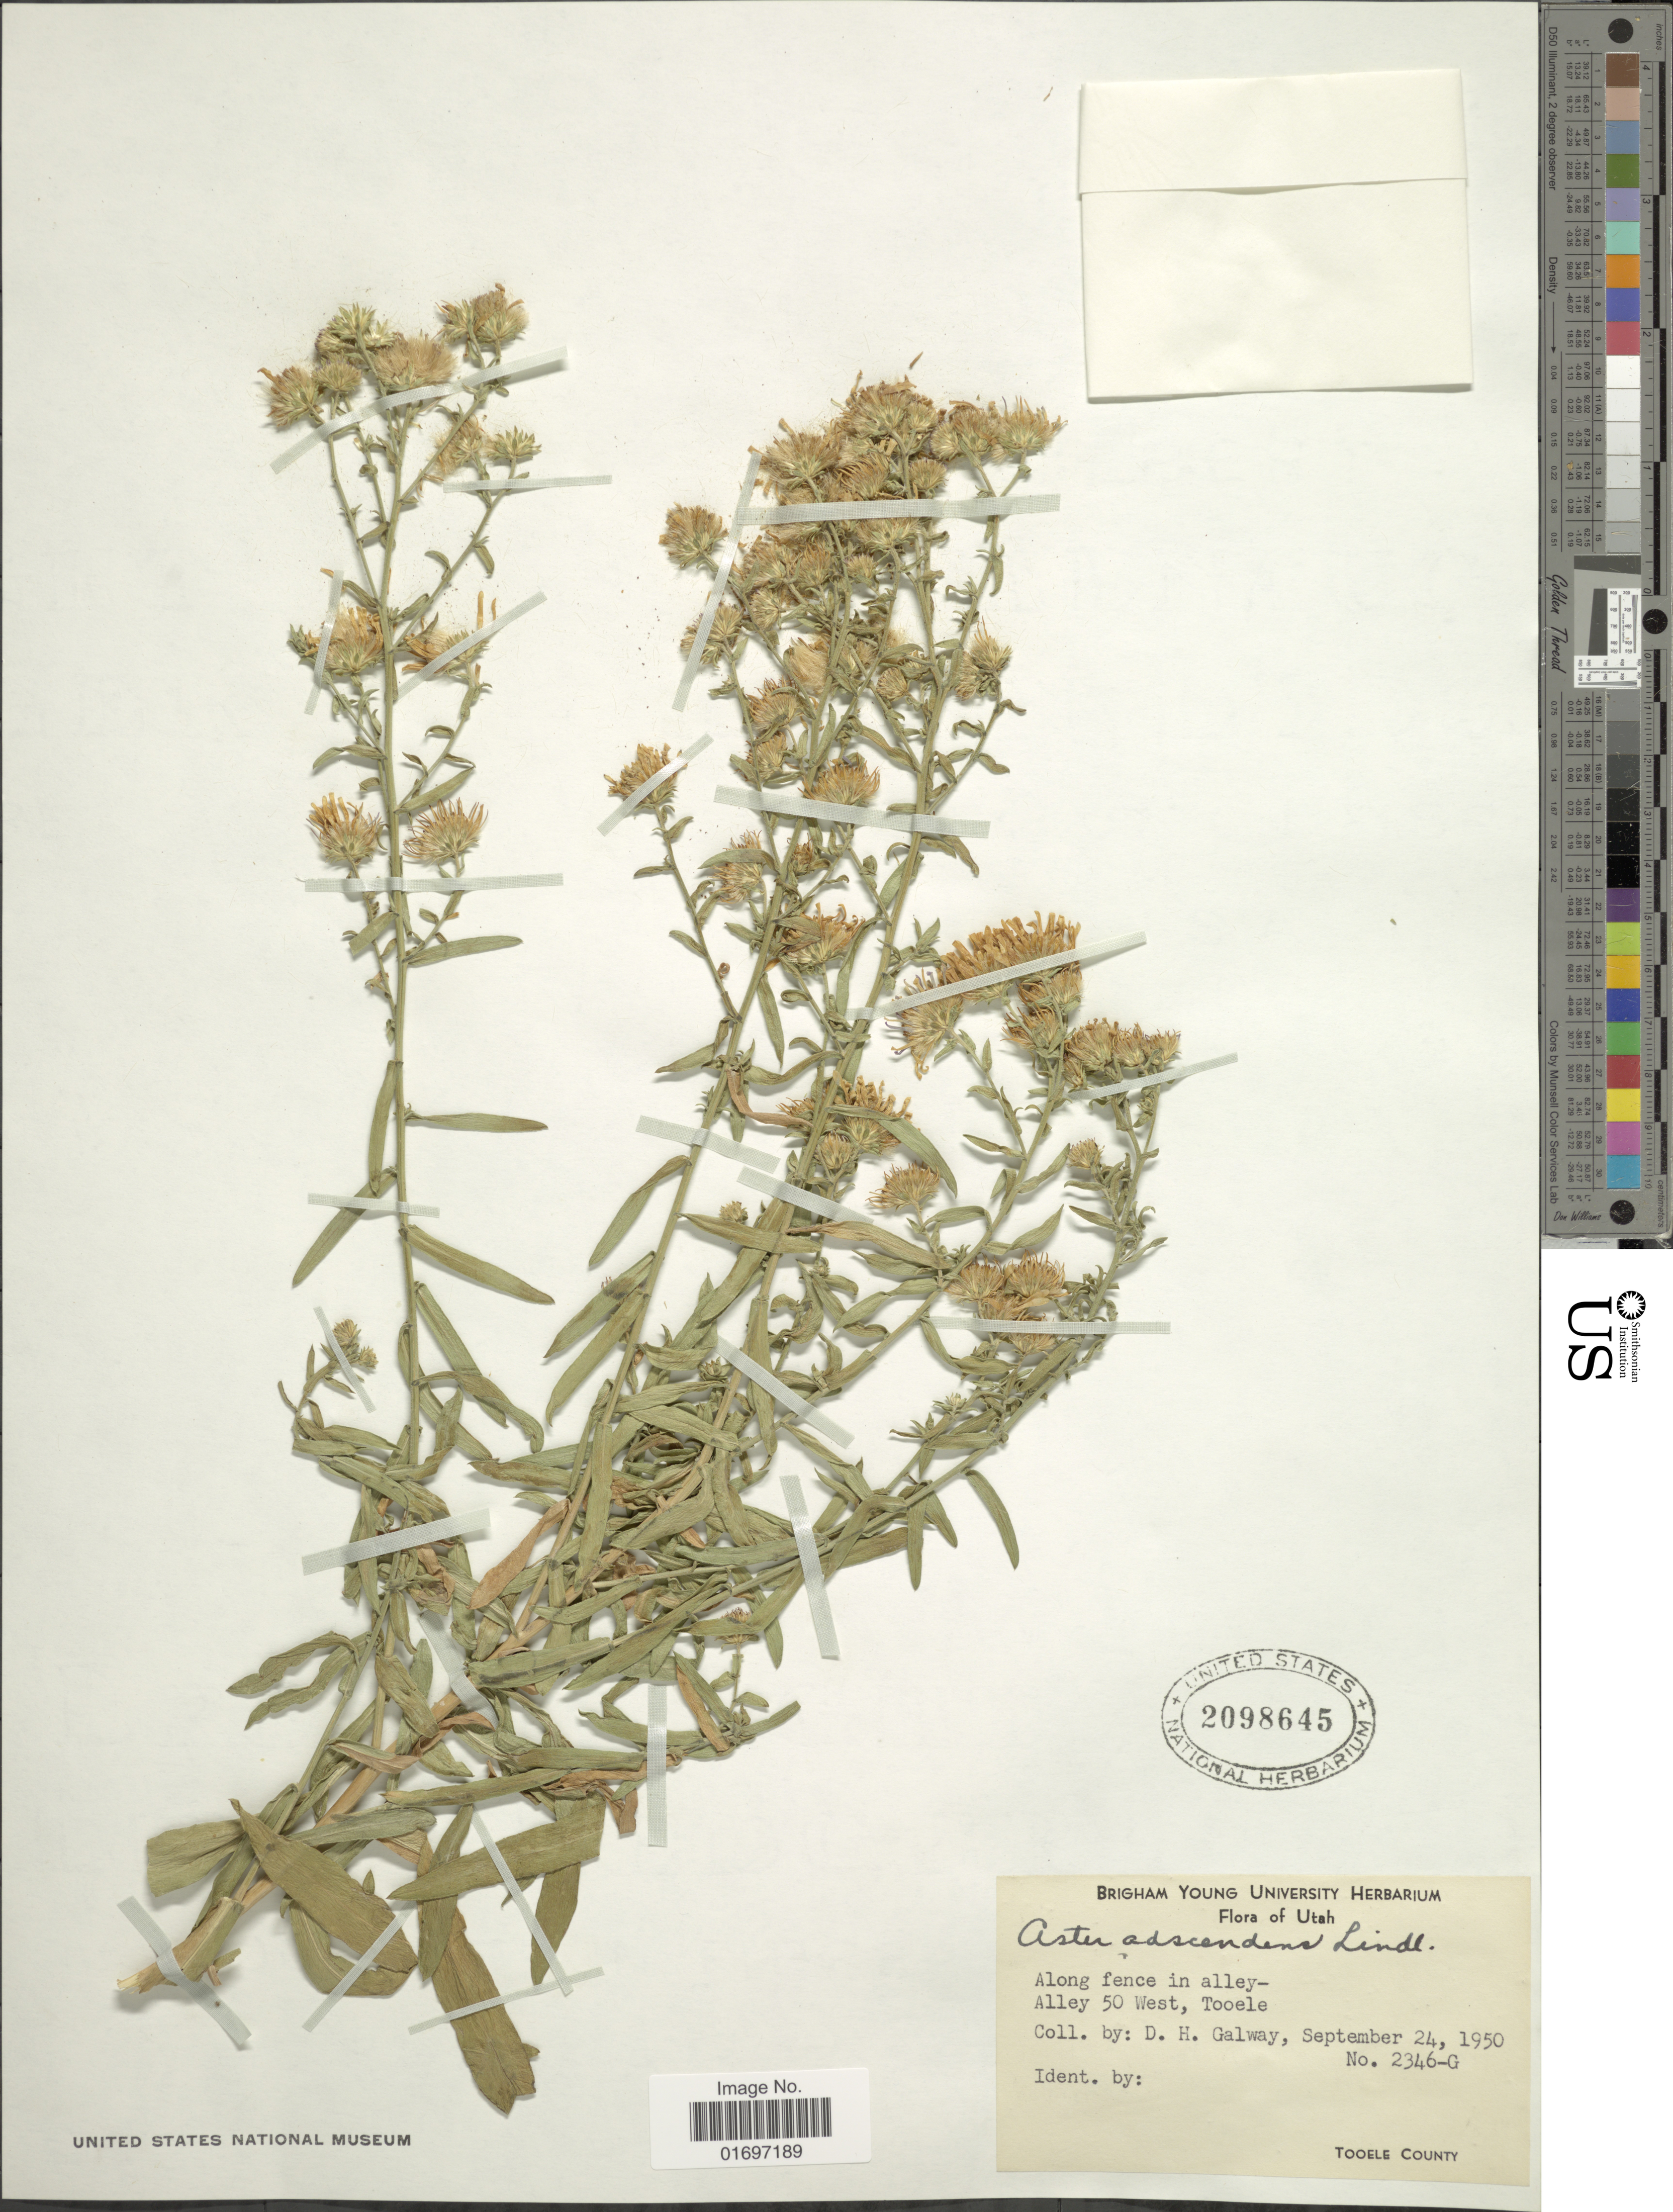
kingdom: Plantae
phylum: Tracheophyta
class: Magnoliopsida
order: Asterales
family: Asteraceae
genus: Symphyotrichum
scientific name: Symphyotrichum ascendens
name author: (Lindl.) G.L. Nesom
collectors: D. Galway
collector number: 2346-G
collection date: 1950-09-24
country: United States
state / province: Utah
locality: Utah. Along fence in alley- Alley 50 West, Tooele. Tooele County.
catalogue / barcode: US 2098645